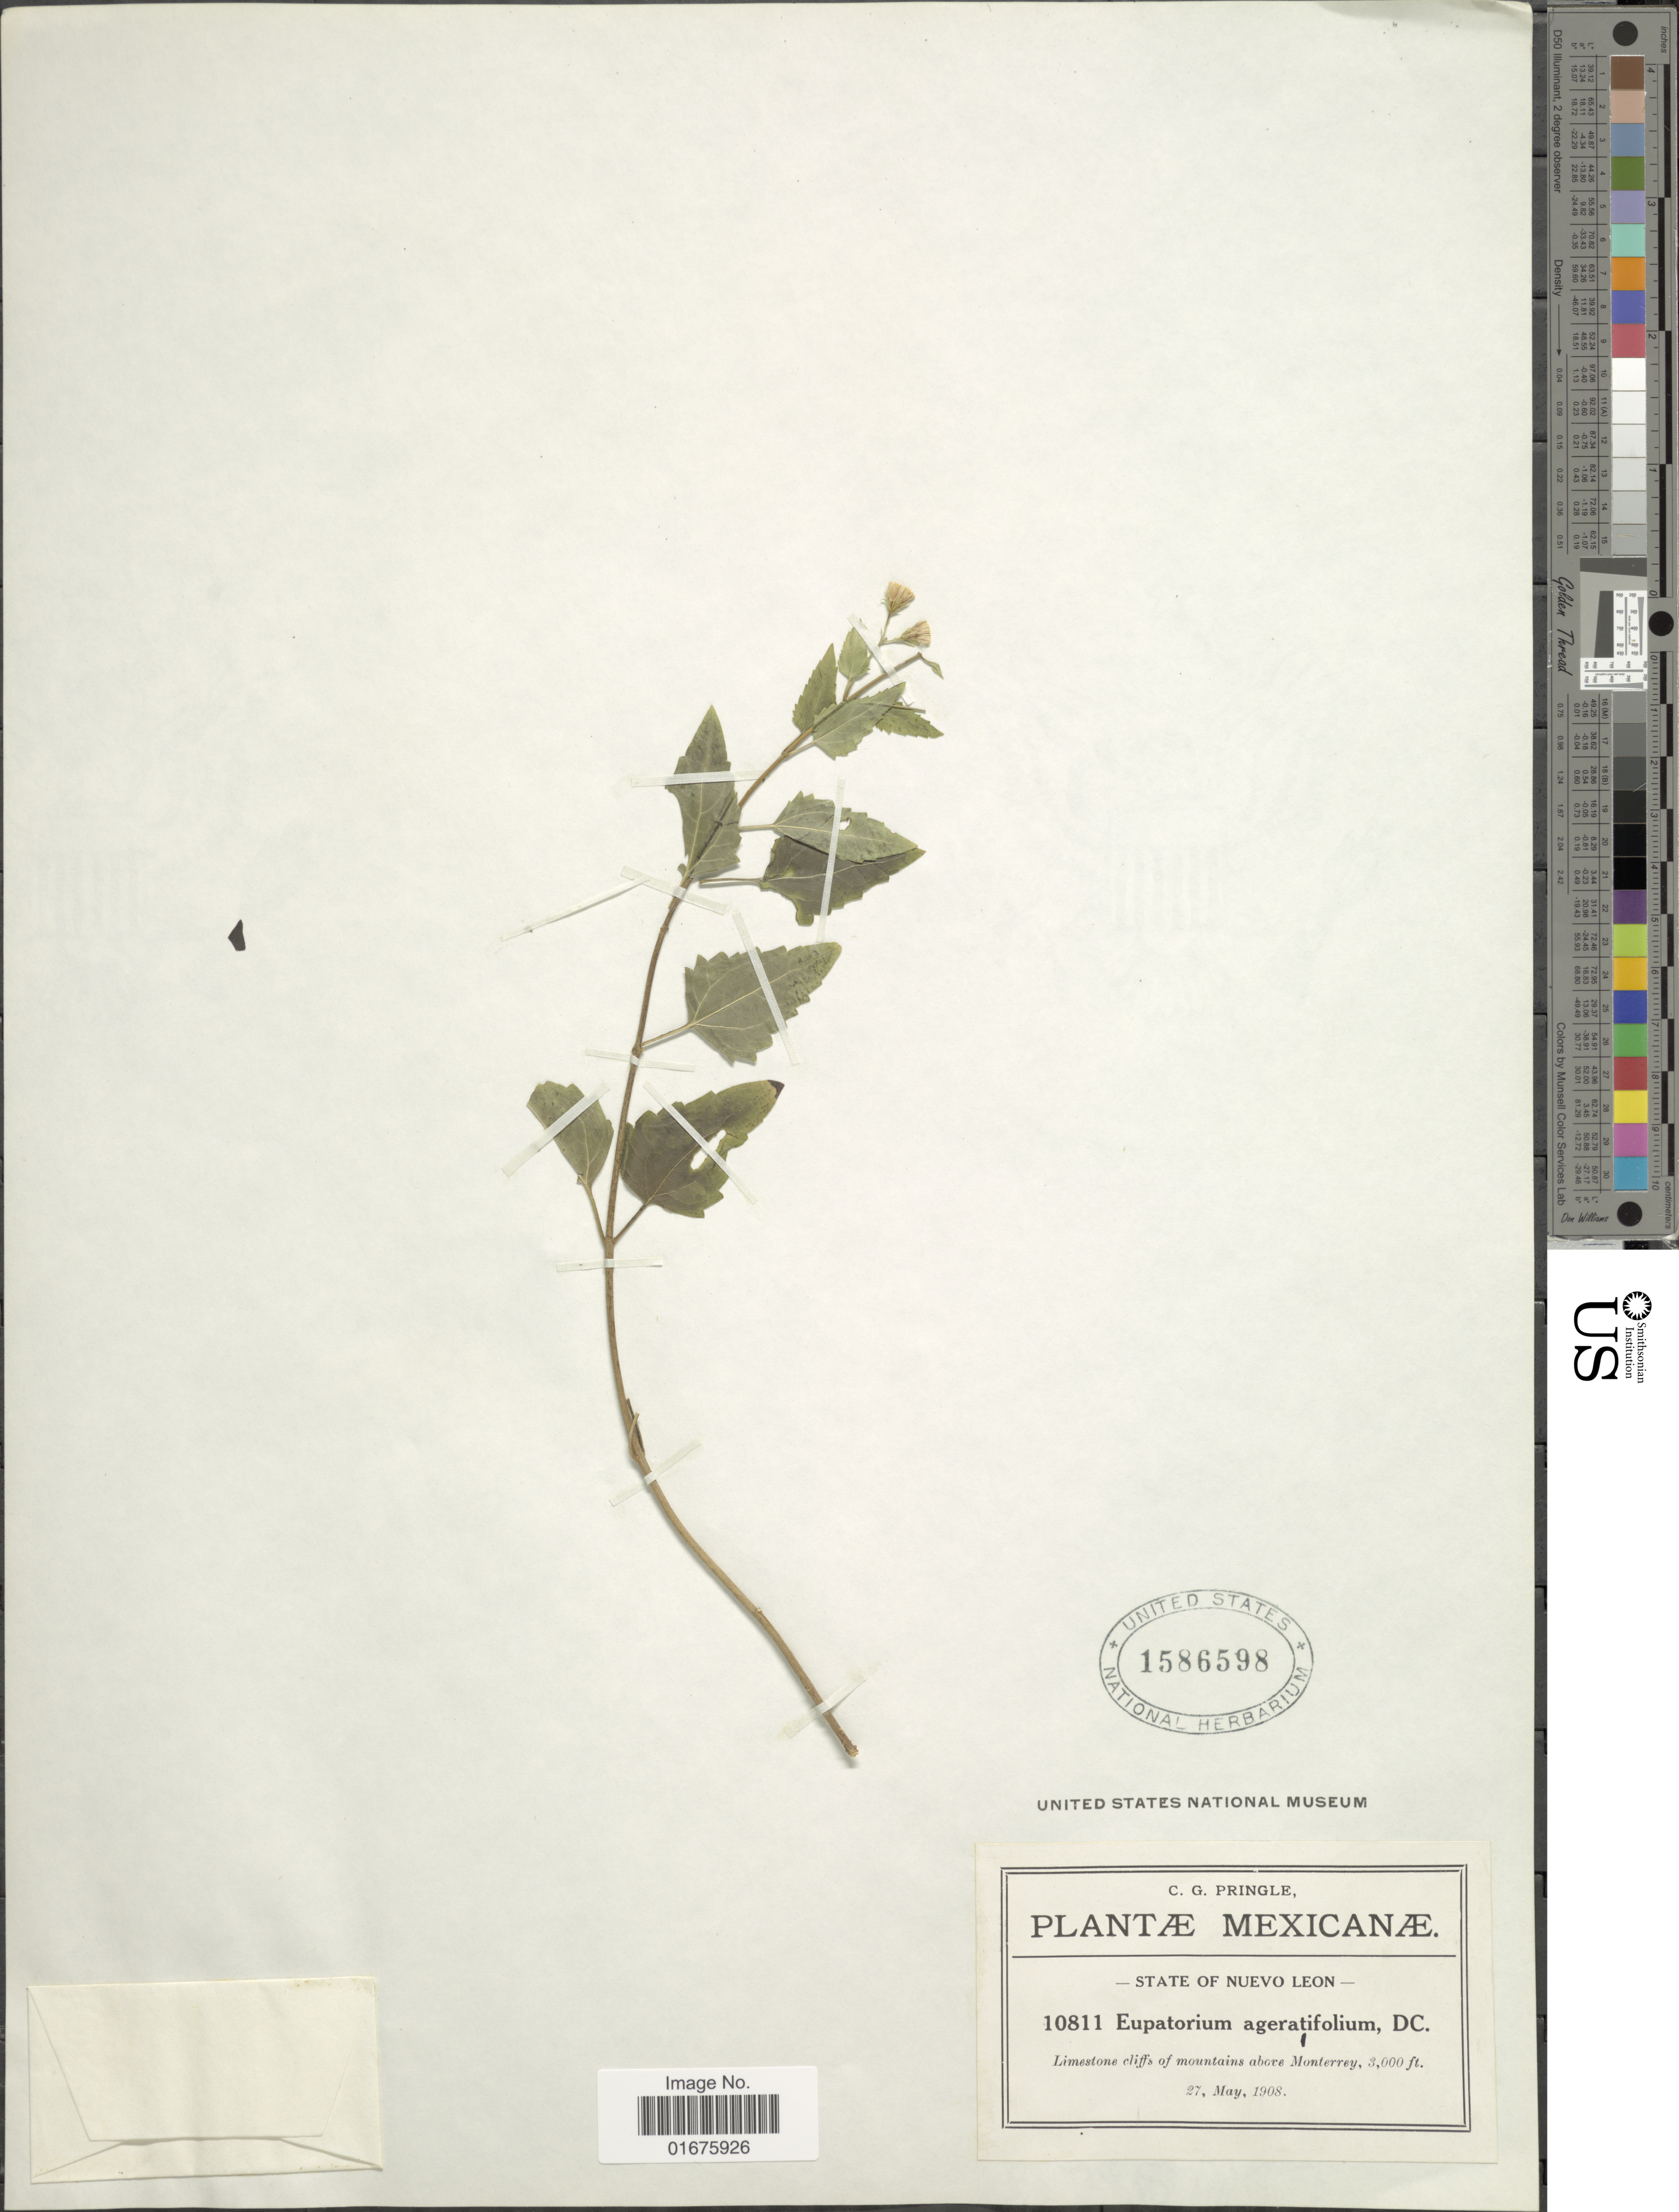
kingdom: Plantae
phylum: Tracheophyta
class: Magnoliopsida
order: Asterales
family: Asteraceae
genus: Ageratina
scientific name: Ageratina havanensis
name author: (Kunth) R.M. King & H. Rob.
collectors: C. G. Pringle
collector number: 10811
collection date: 1908-05-27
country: Mexico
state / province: Nuevo León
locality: Limestone cliffs of mountains above Monterrey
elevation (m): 914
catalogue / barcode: US 1586598